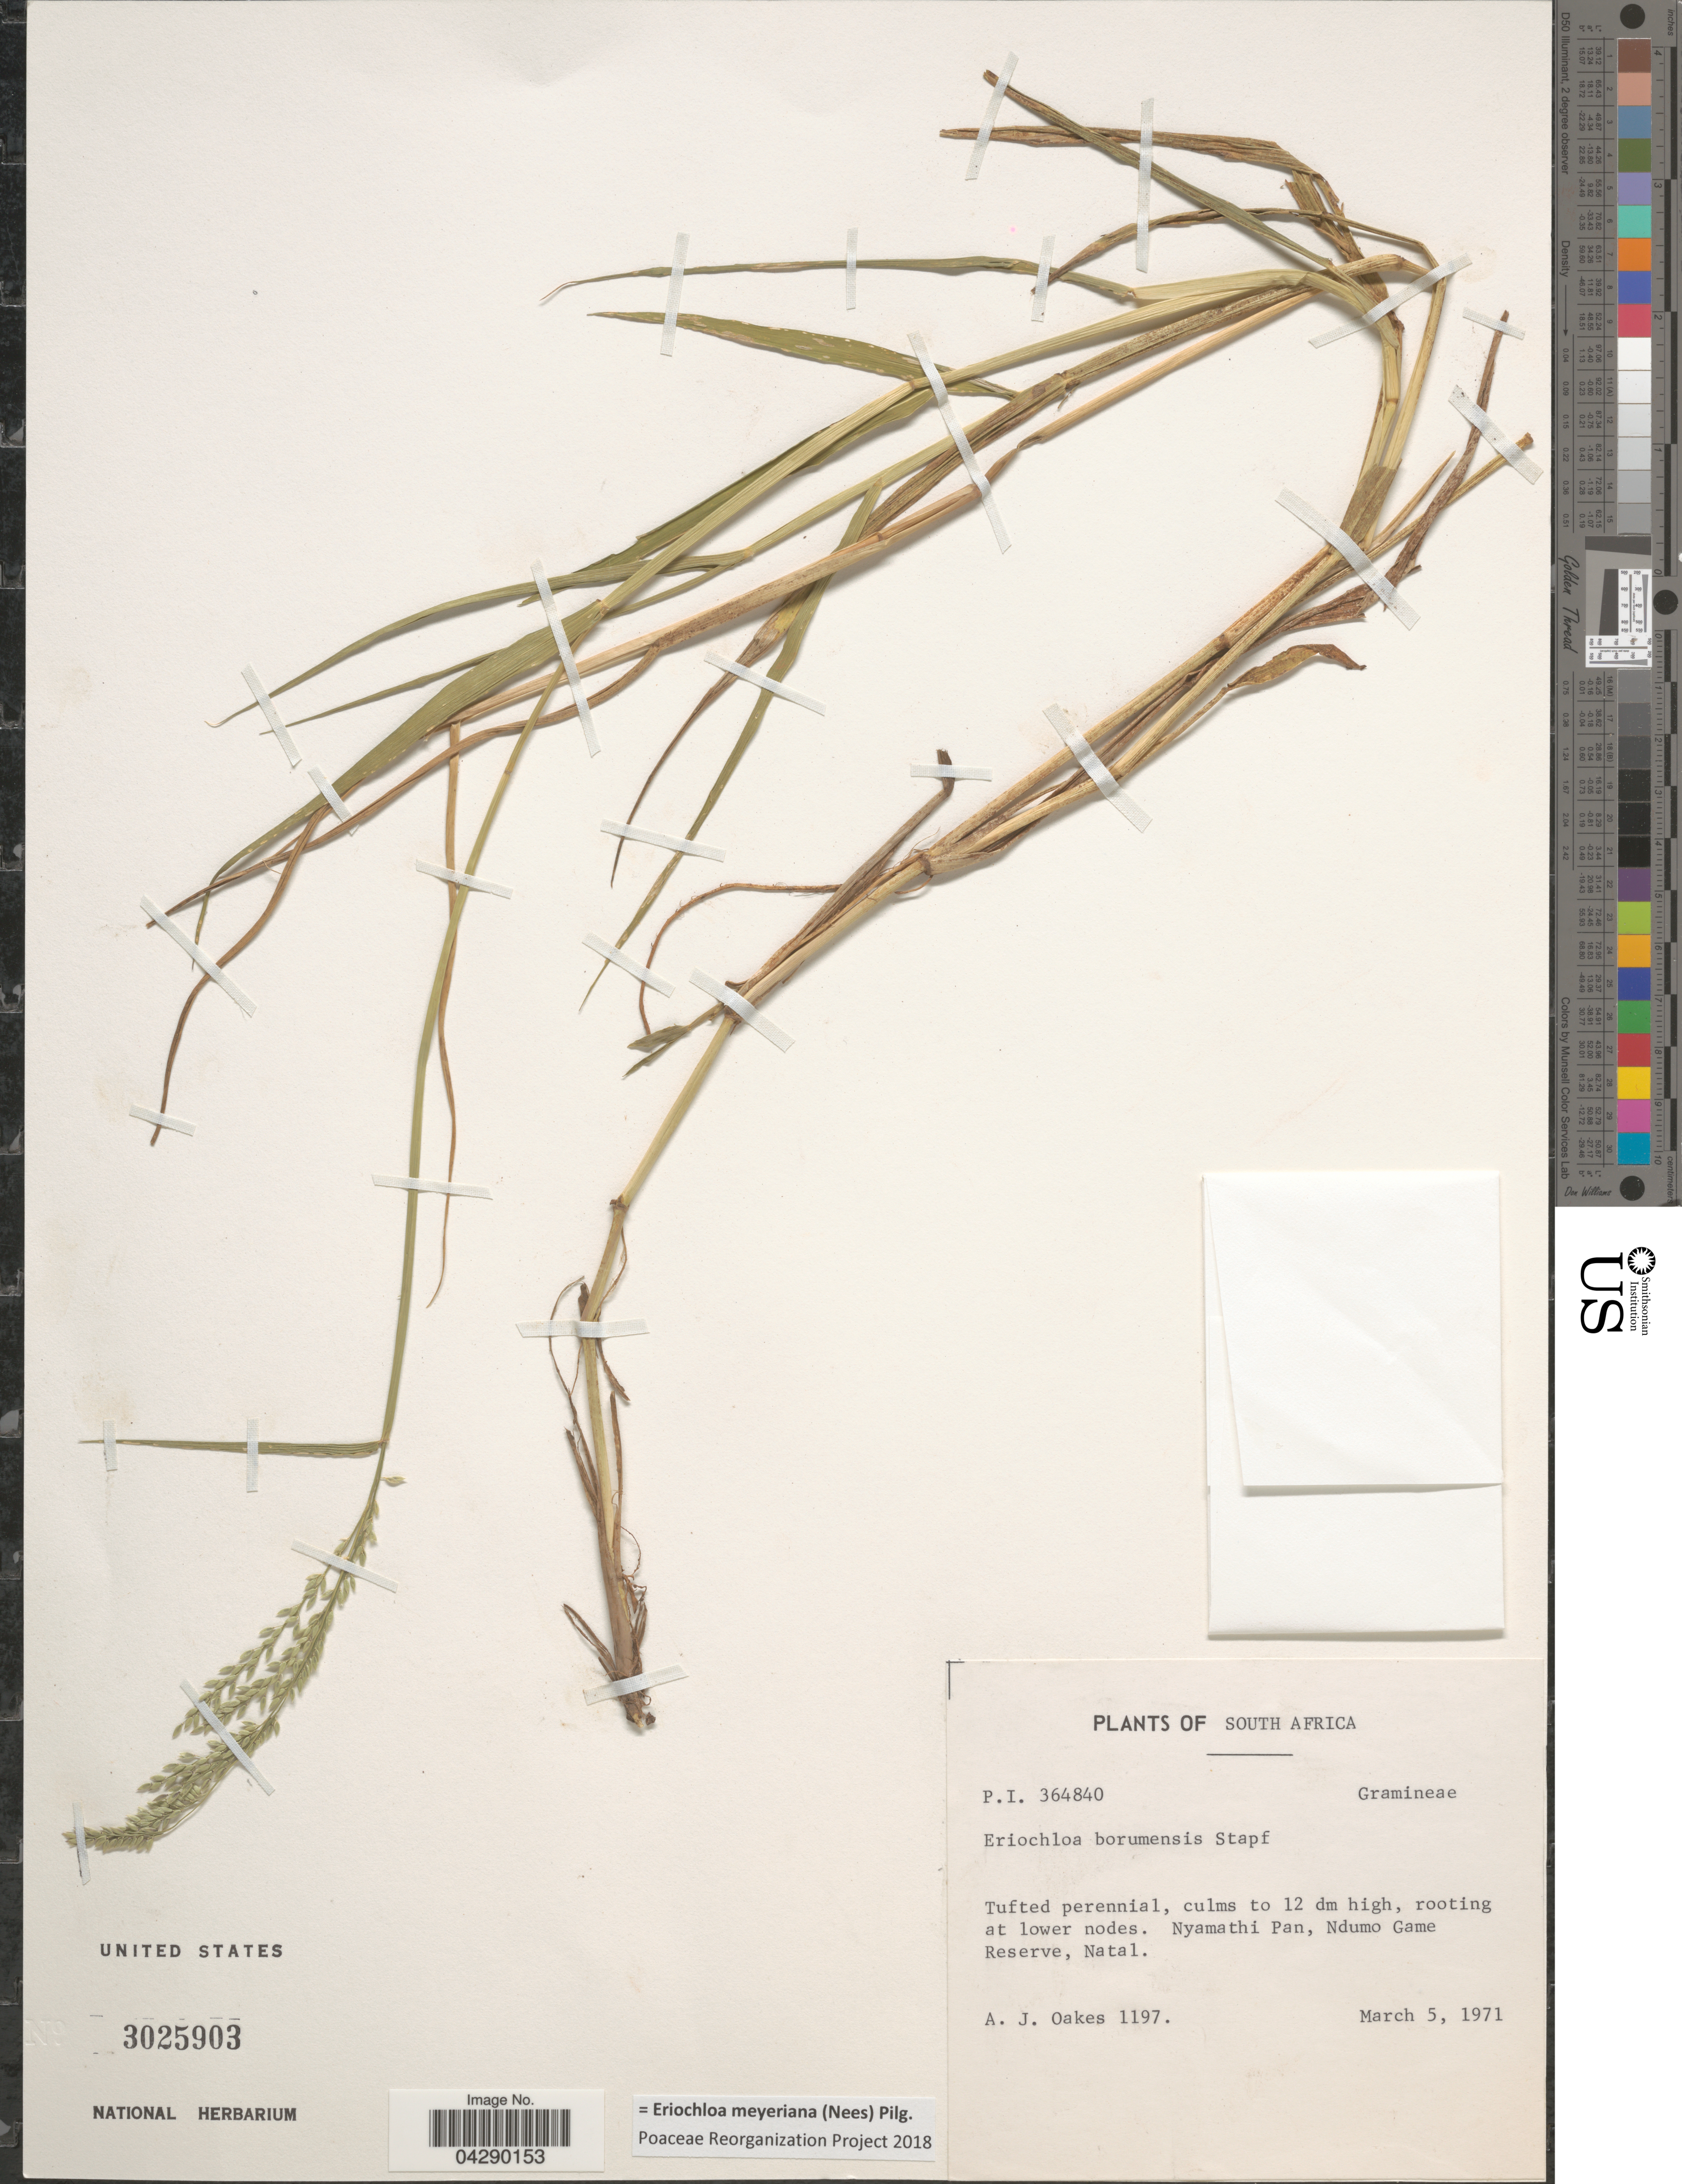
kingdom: Plantae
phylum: Tracheophyta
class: Liliopsida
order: Poales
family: Poaceae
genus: Eriochloa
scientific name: Eriochloa meyeriana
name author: (Nees) Pilg.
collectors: A. Oakes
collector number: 1197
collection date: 1971-03-05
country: South Africa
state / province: KwaZulu-Natal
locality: Nyamathi Pan, Ndumo Game Reserve, Natal.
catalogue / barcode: US 3025903